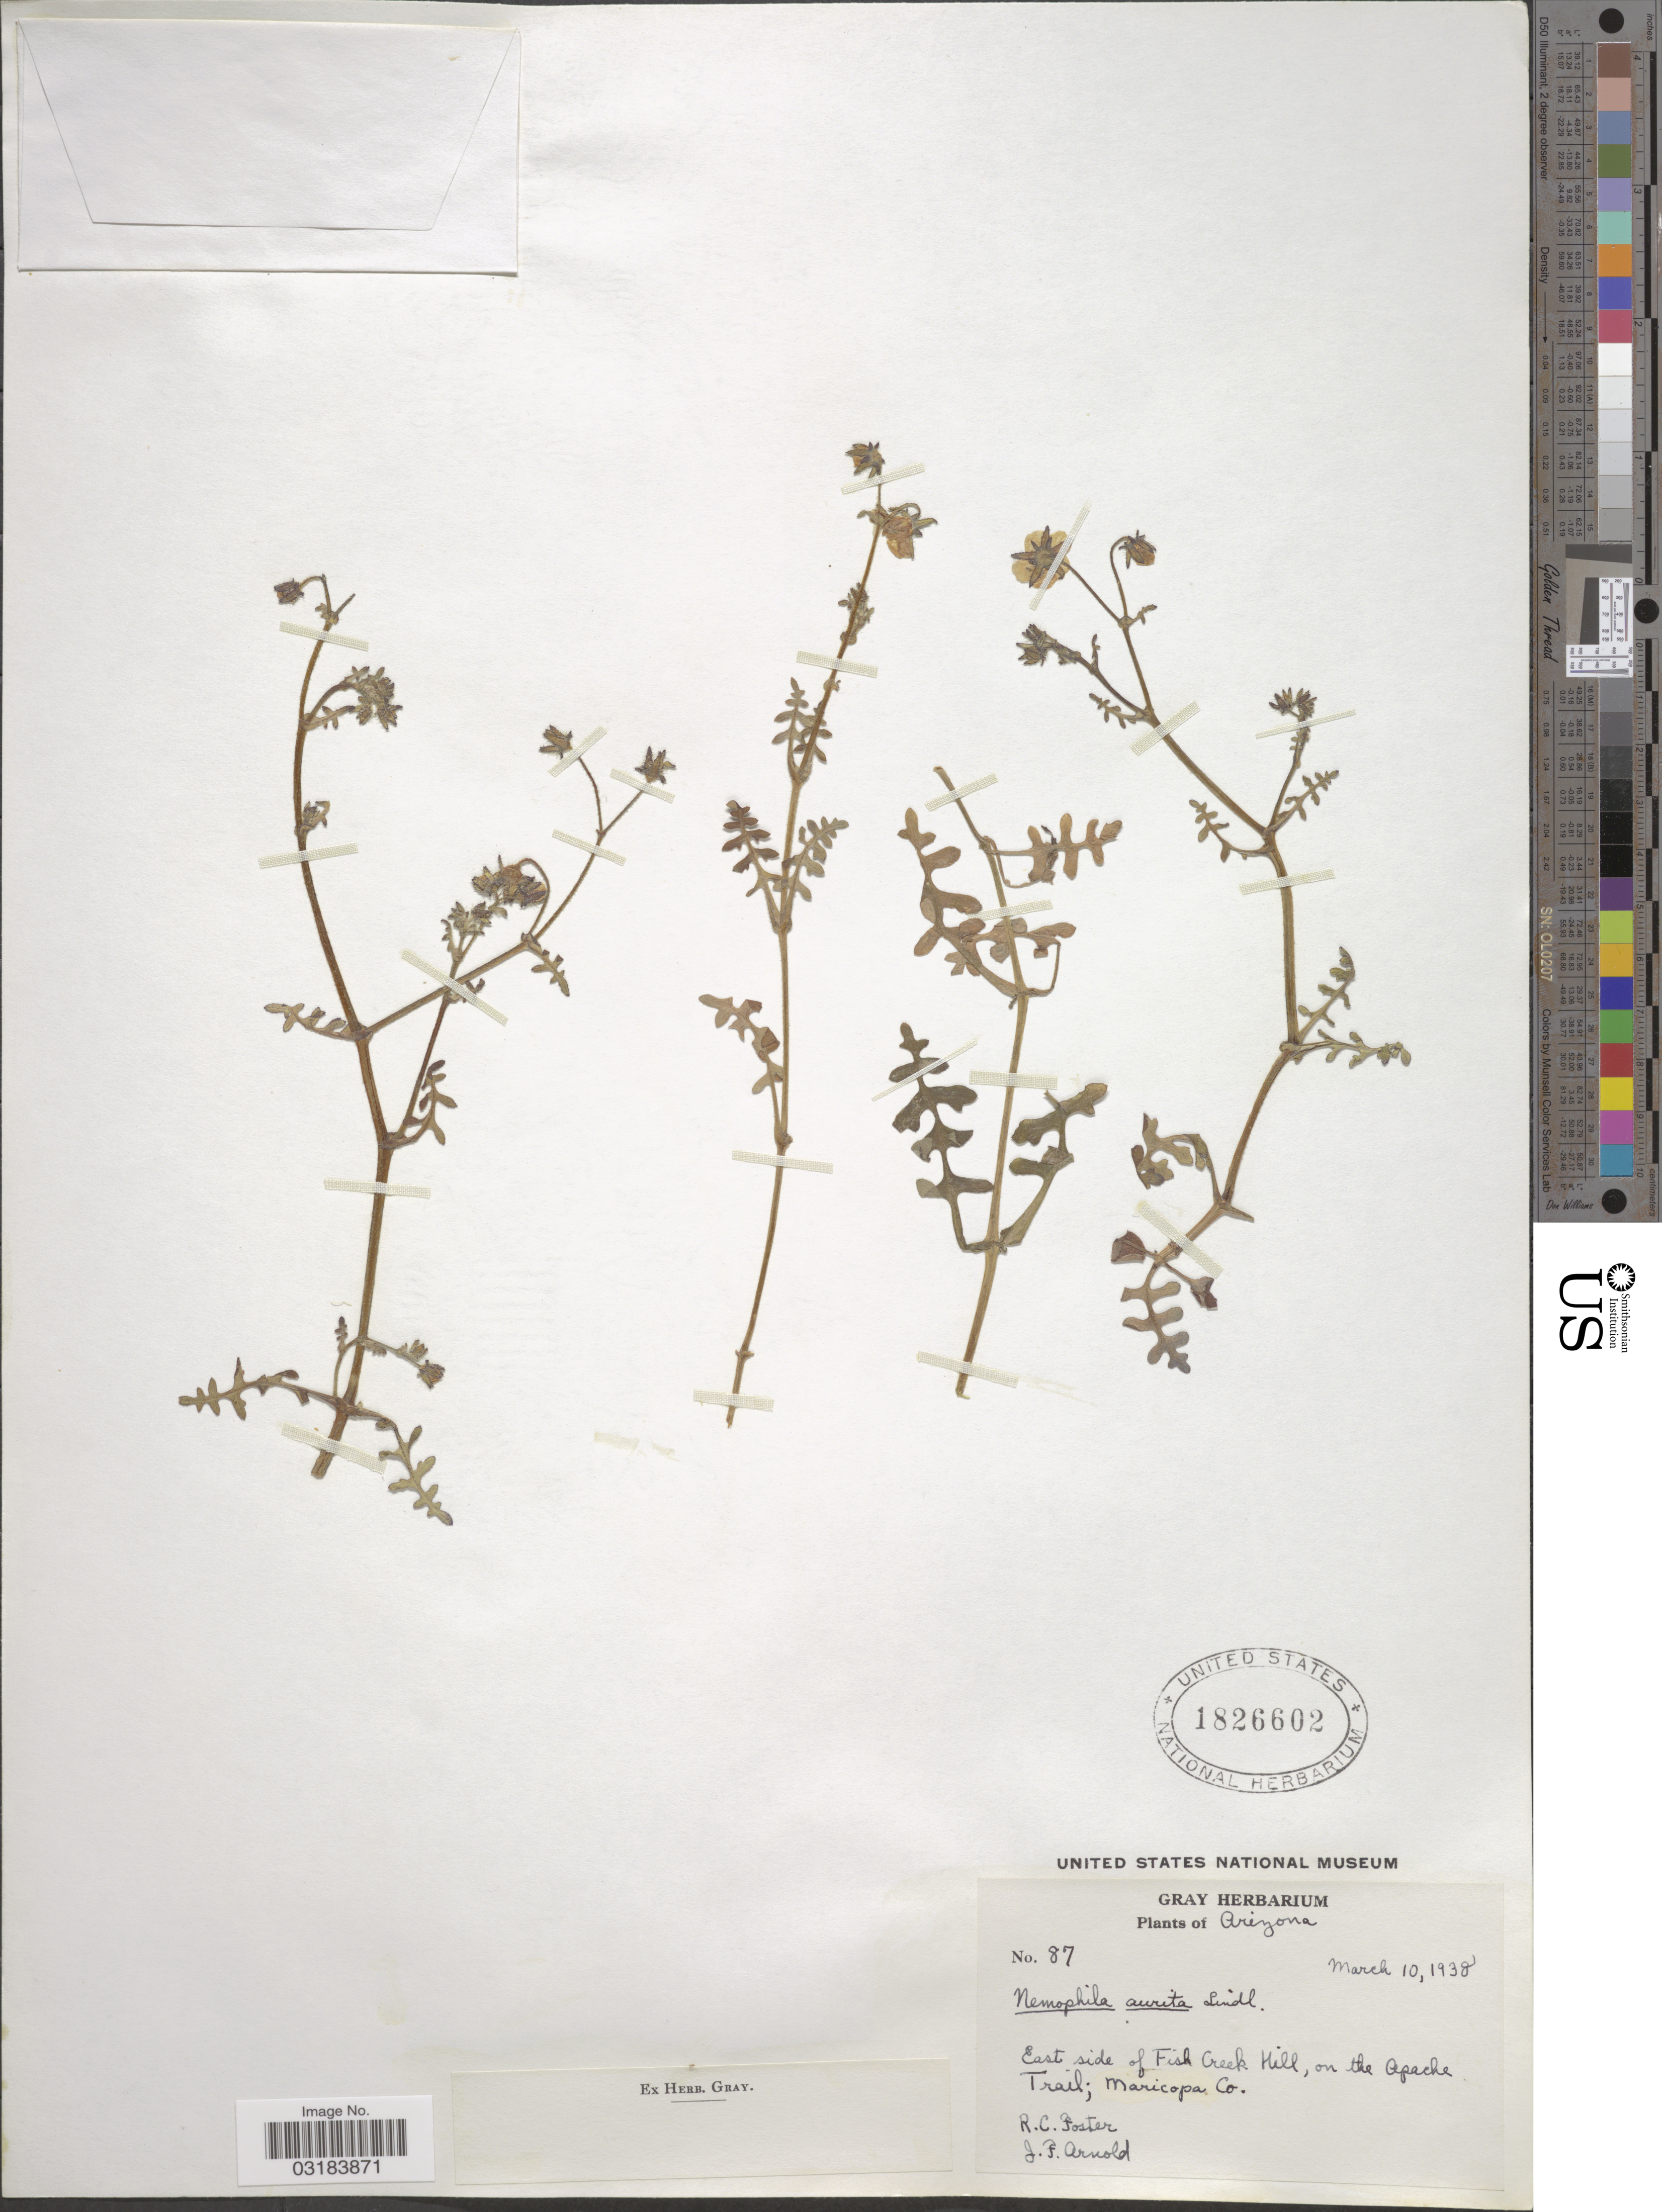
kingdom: Plantae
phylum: Tracheophyta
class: Magnoliopsida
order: Boraginales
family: Hydrophyllaceae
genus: Pholistoma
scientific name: Pholistoma auritum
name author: (Lindl.) Lilja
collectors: R. C. Foster & J. F. Arnold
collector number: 87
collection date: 1938-03-10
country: United States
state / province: Arizona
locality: East side of Fish Creek Hill, on the Apache Trail; Maricopa Co.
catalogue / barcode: US 1826602